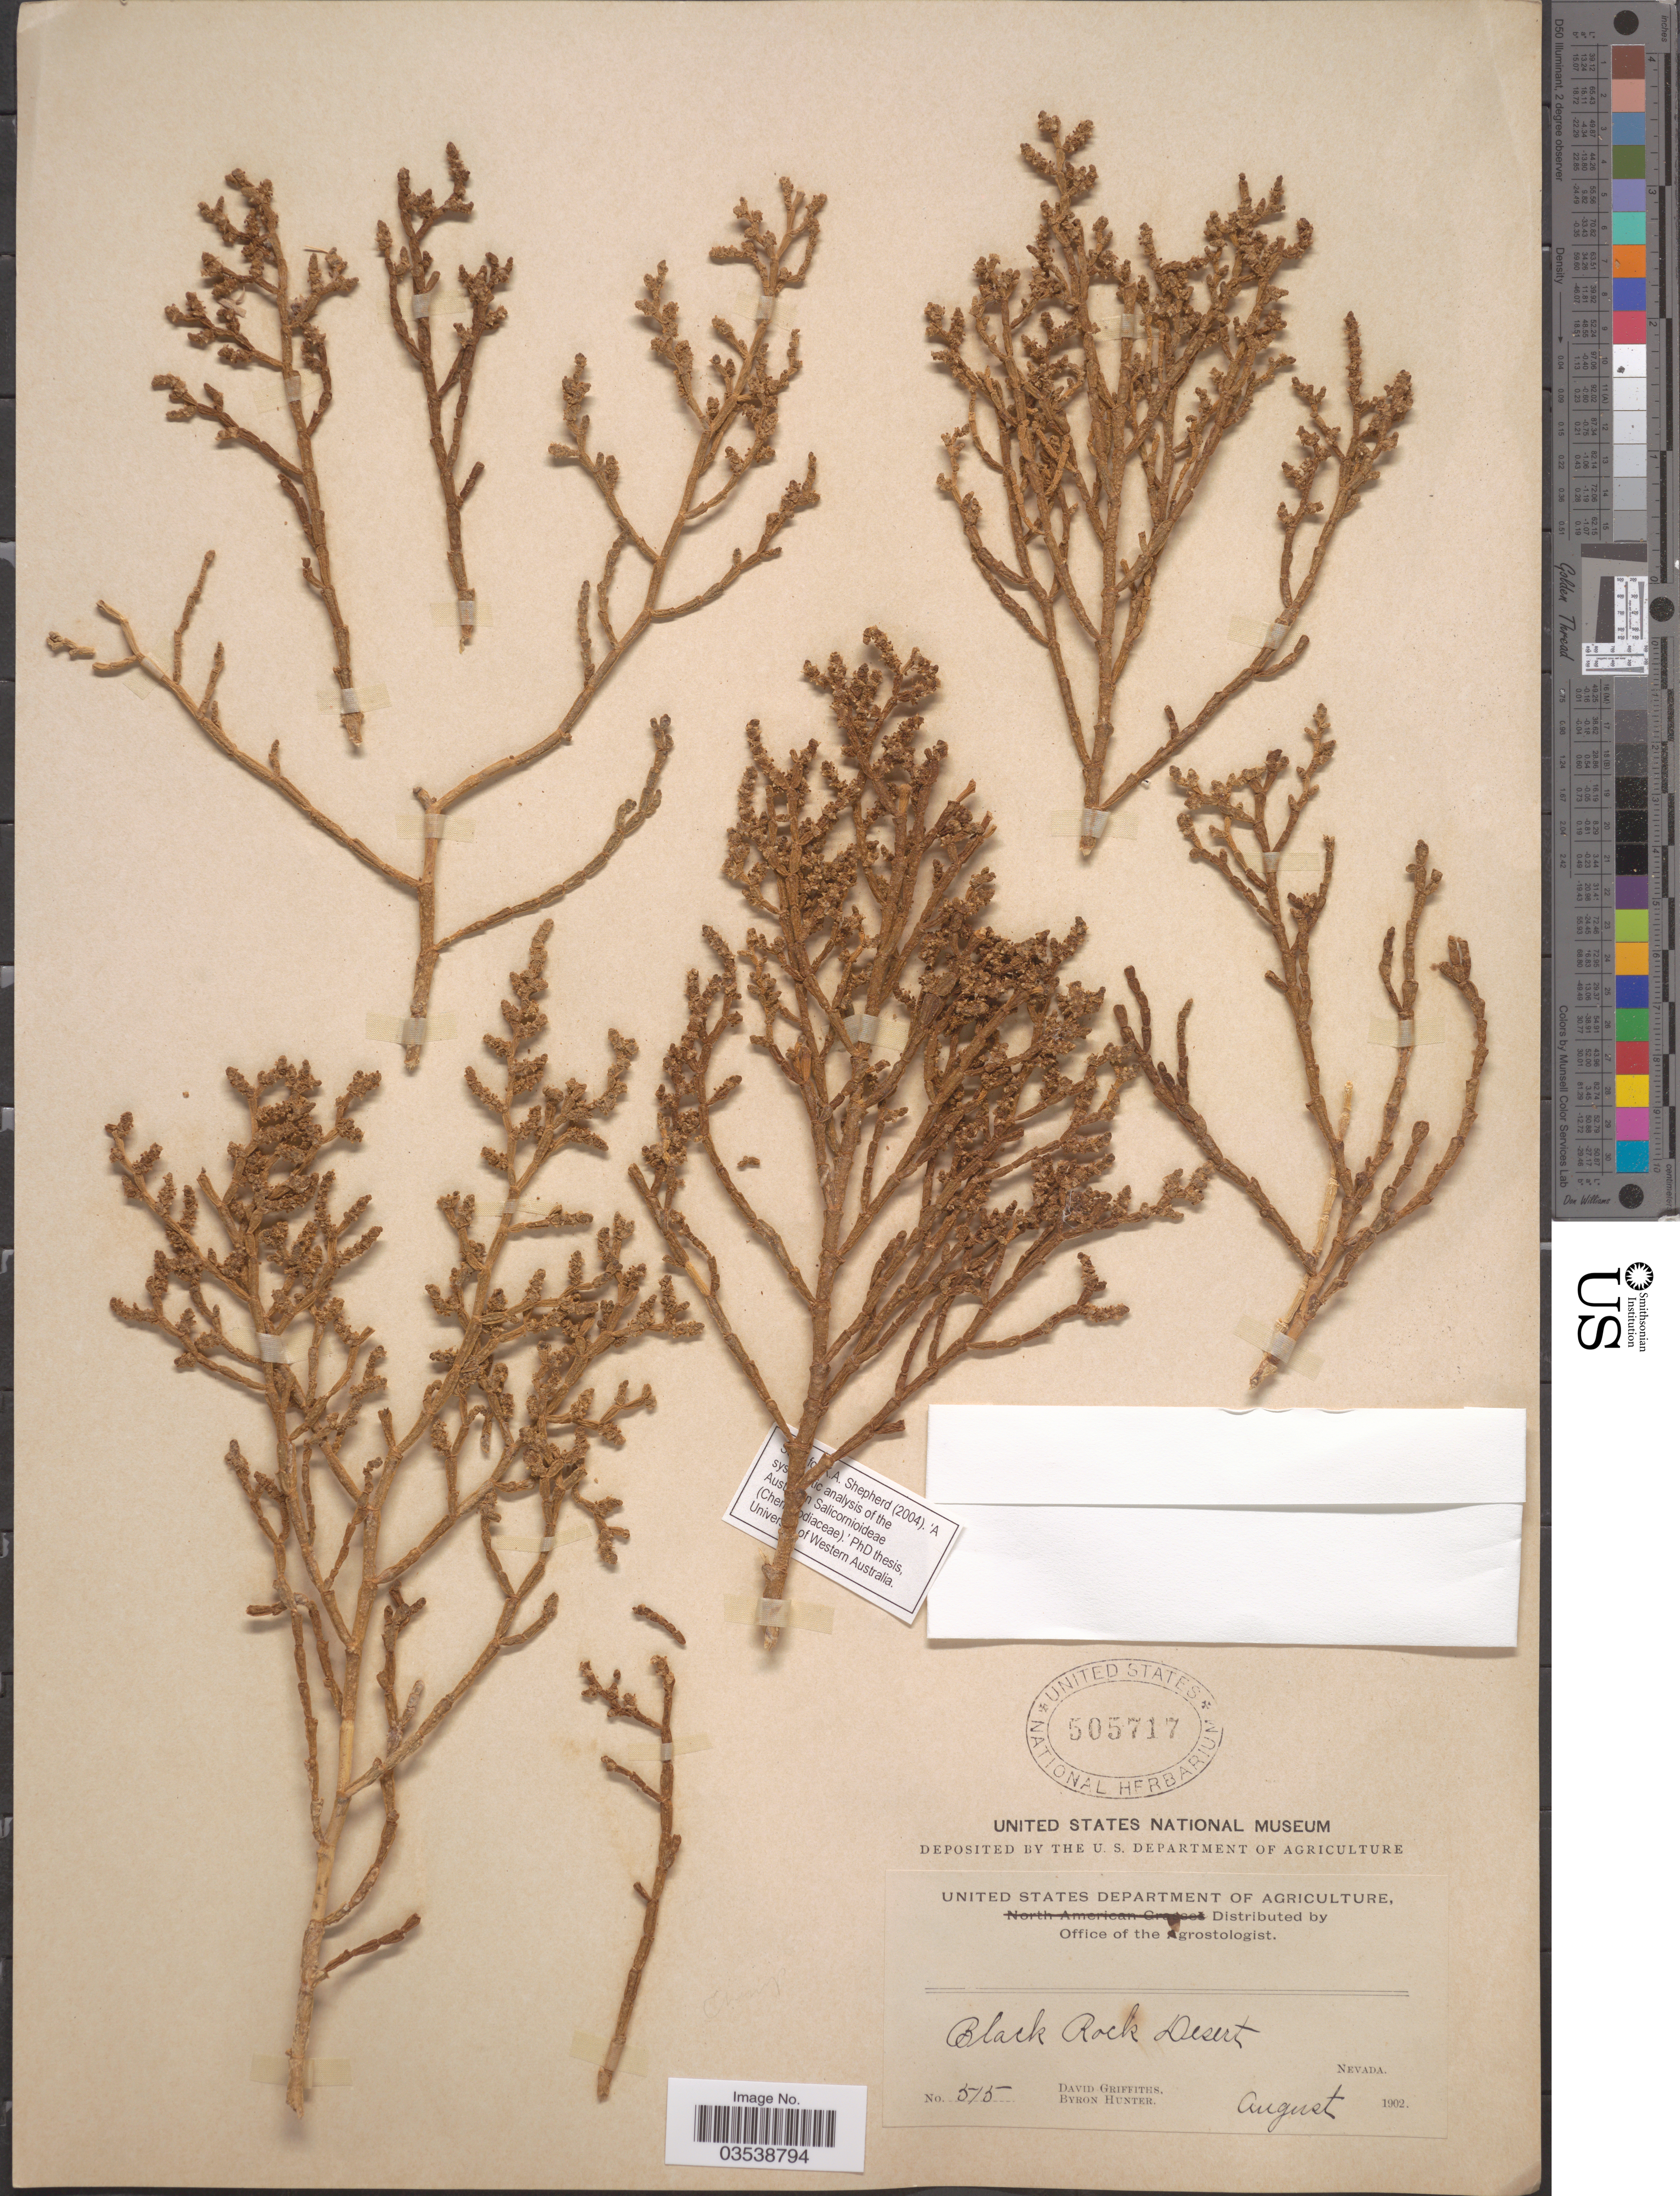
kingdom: Plantae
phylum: Tracheophyta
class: Magnoliopsida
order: Caryophyllales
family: Amaranthaceae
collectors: D. Griffiths & B. Hunter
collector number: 515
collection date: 1902-08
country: United States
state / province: Nevada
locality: Black Rock Desert.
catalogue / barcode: US 505717